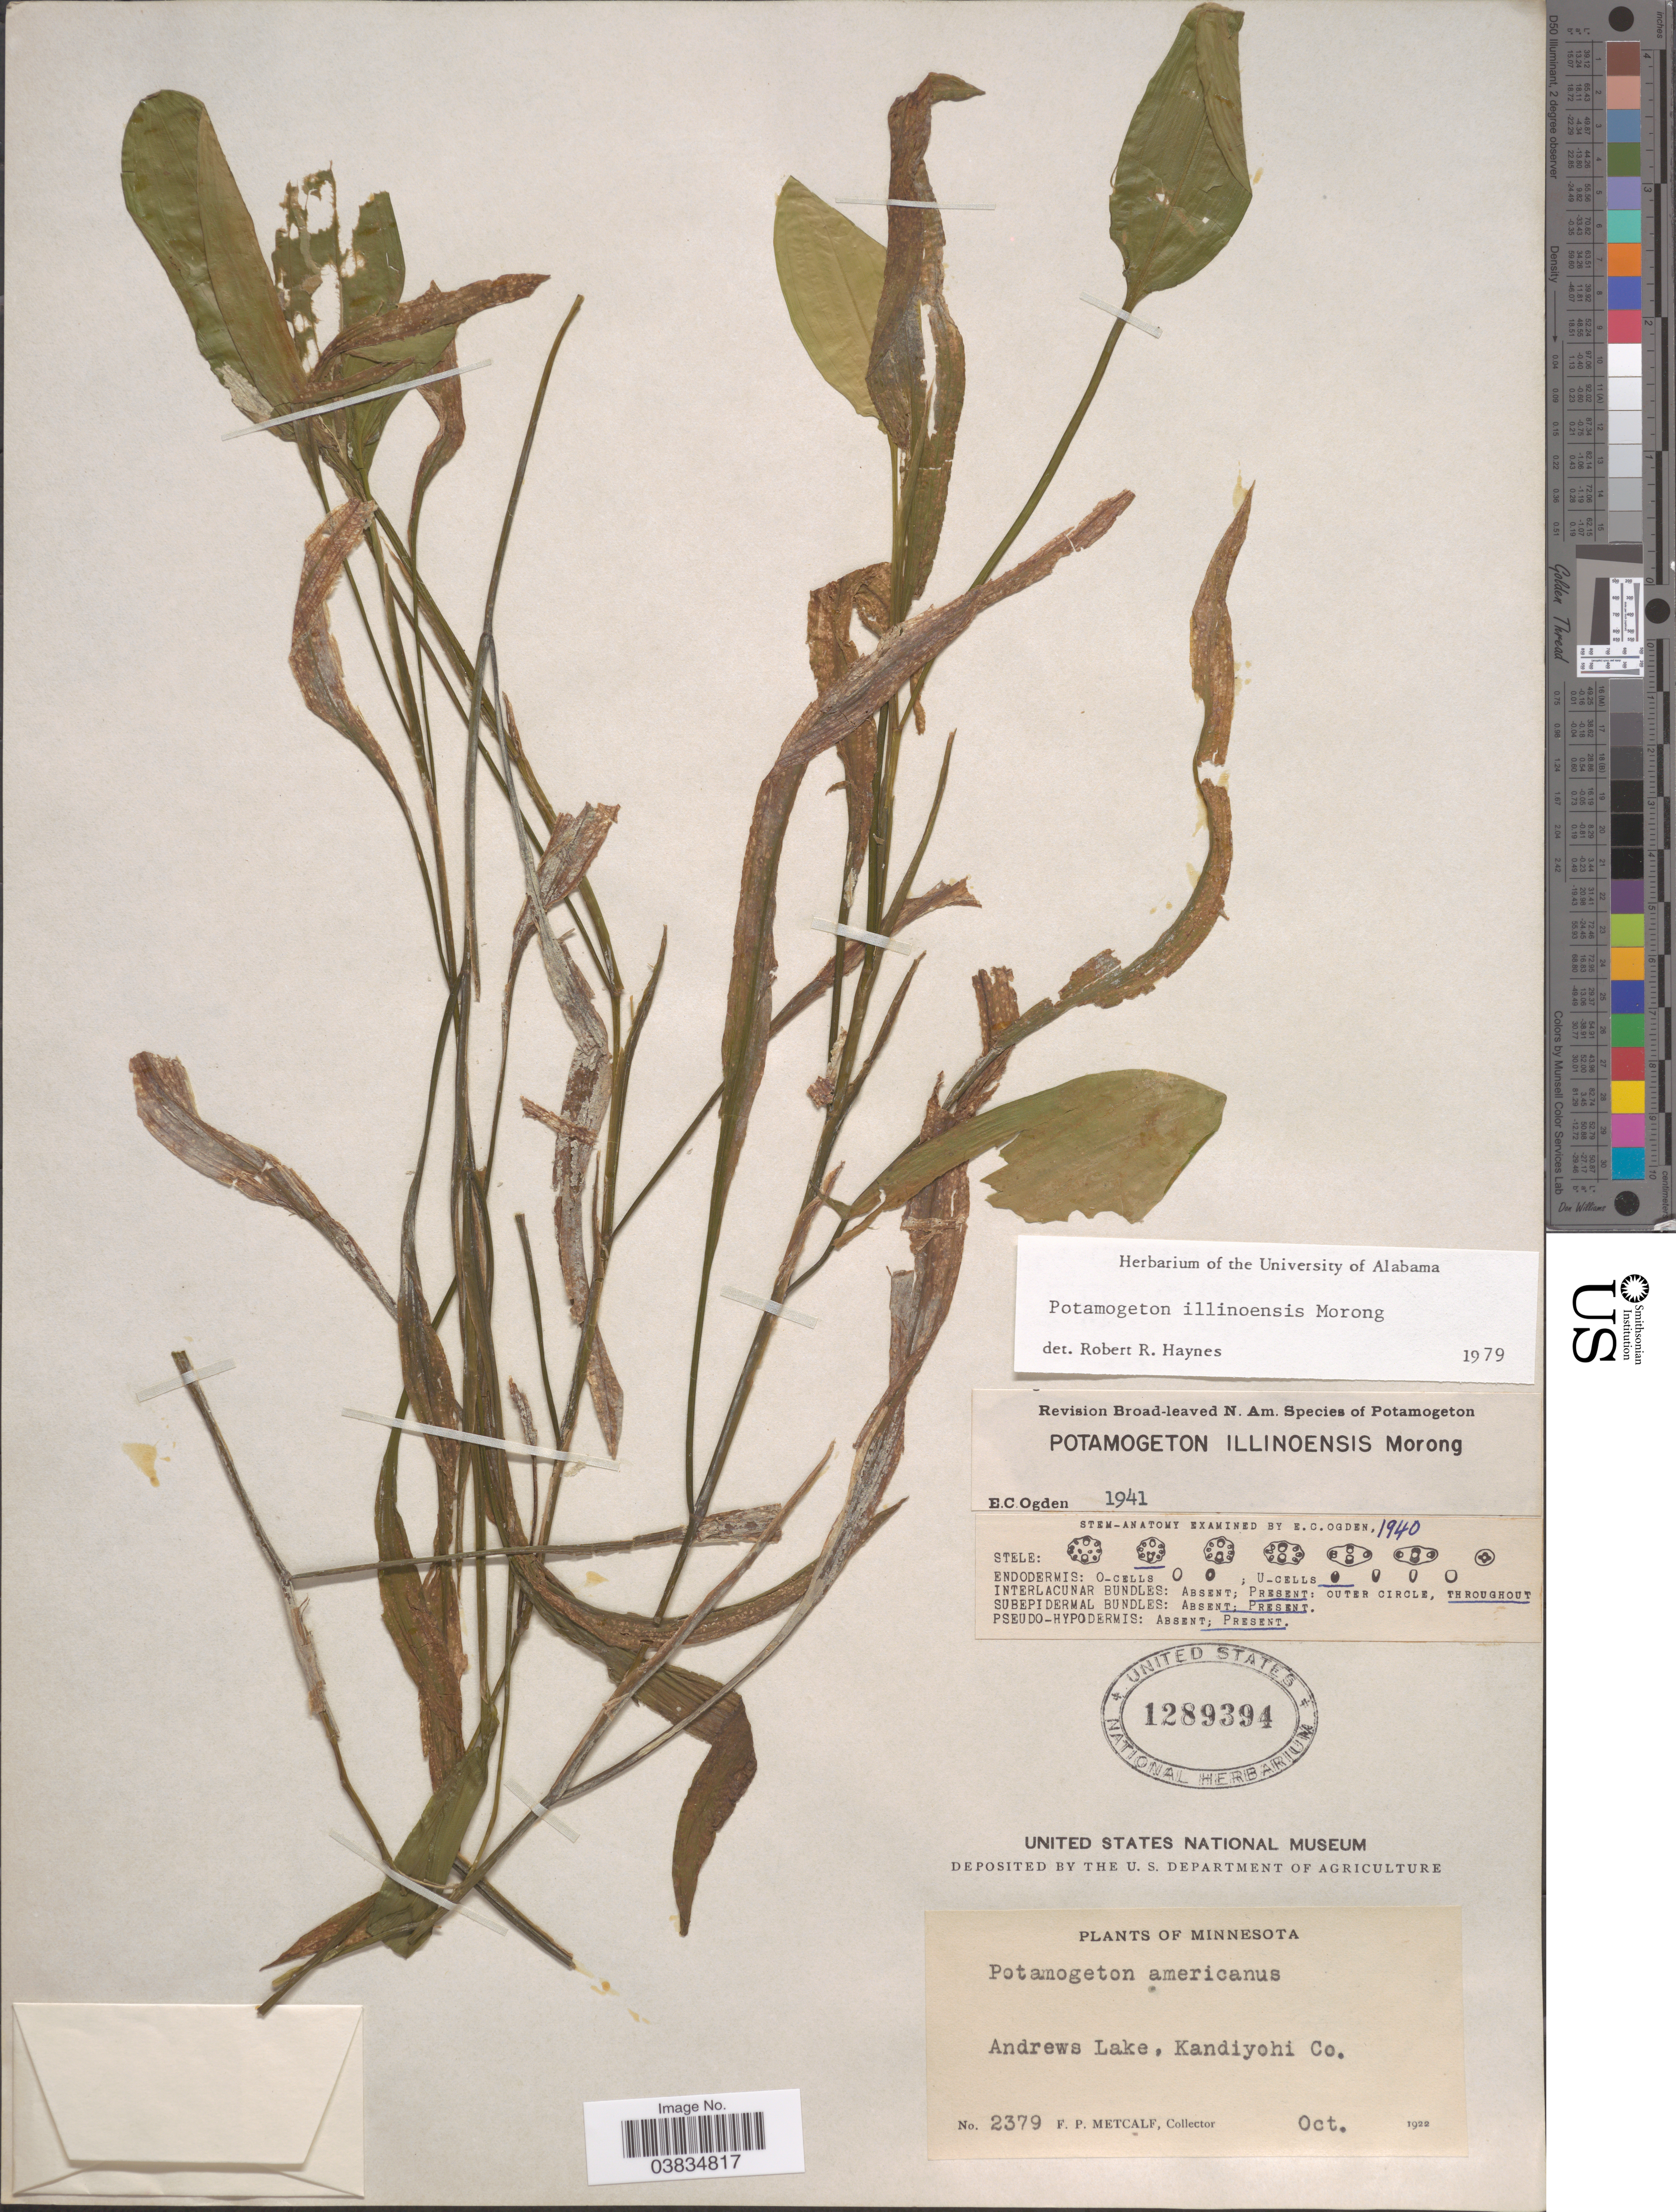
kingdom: Plantae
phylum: Tracheophyta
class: Liliopsida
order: Alismatales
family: Potamogetonaceae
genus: Potamogeton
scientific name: Potamogeton illinoensis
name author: Morong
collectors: F. Metcalf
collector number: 2379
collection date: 1922-10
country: United States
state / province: Minnesota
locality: Andrews Lake, Kandiyohi Co.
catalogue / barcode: US 1289394